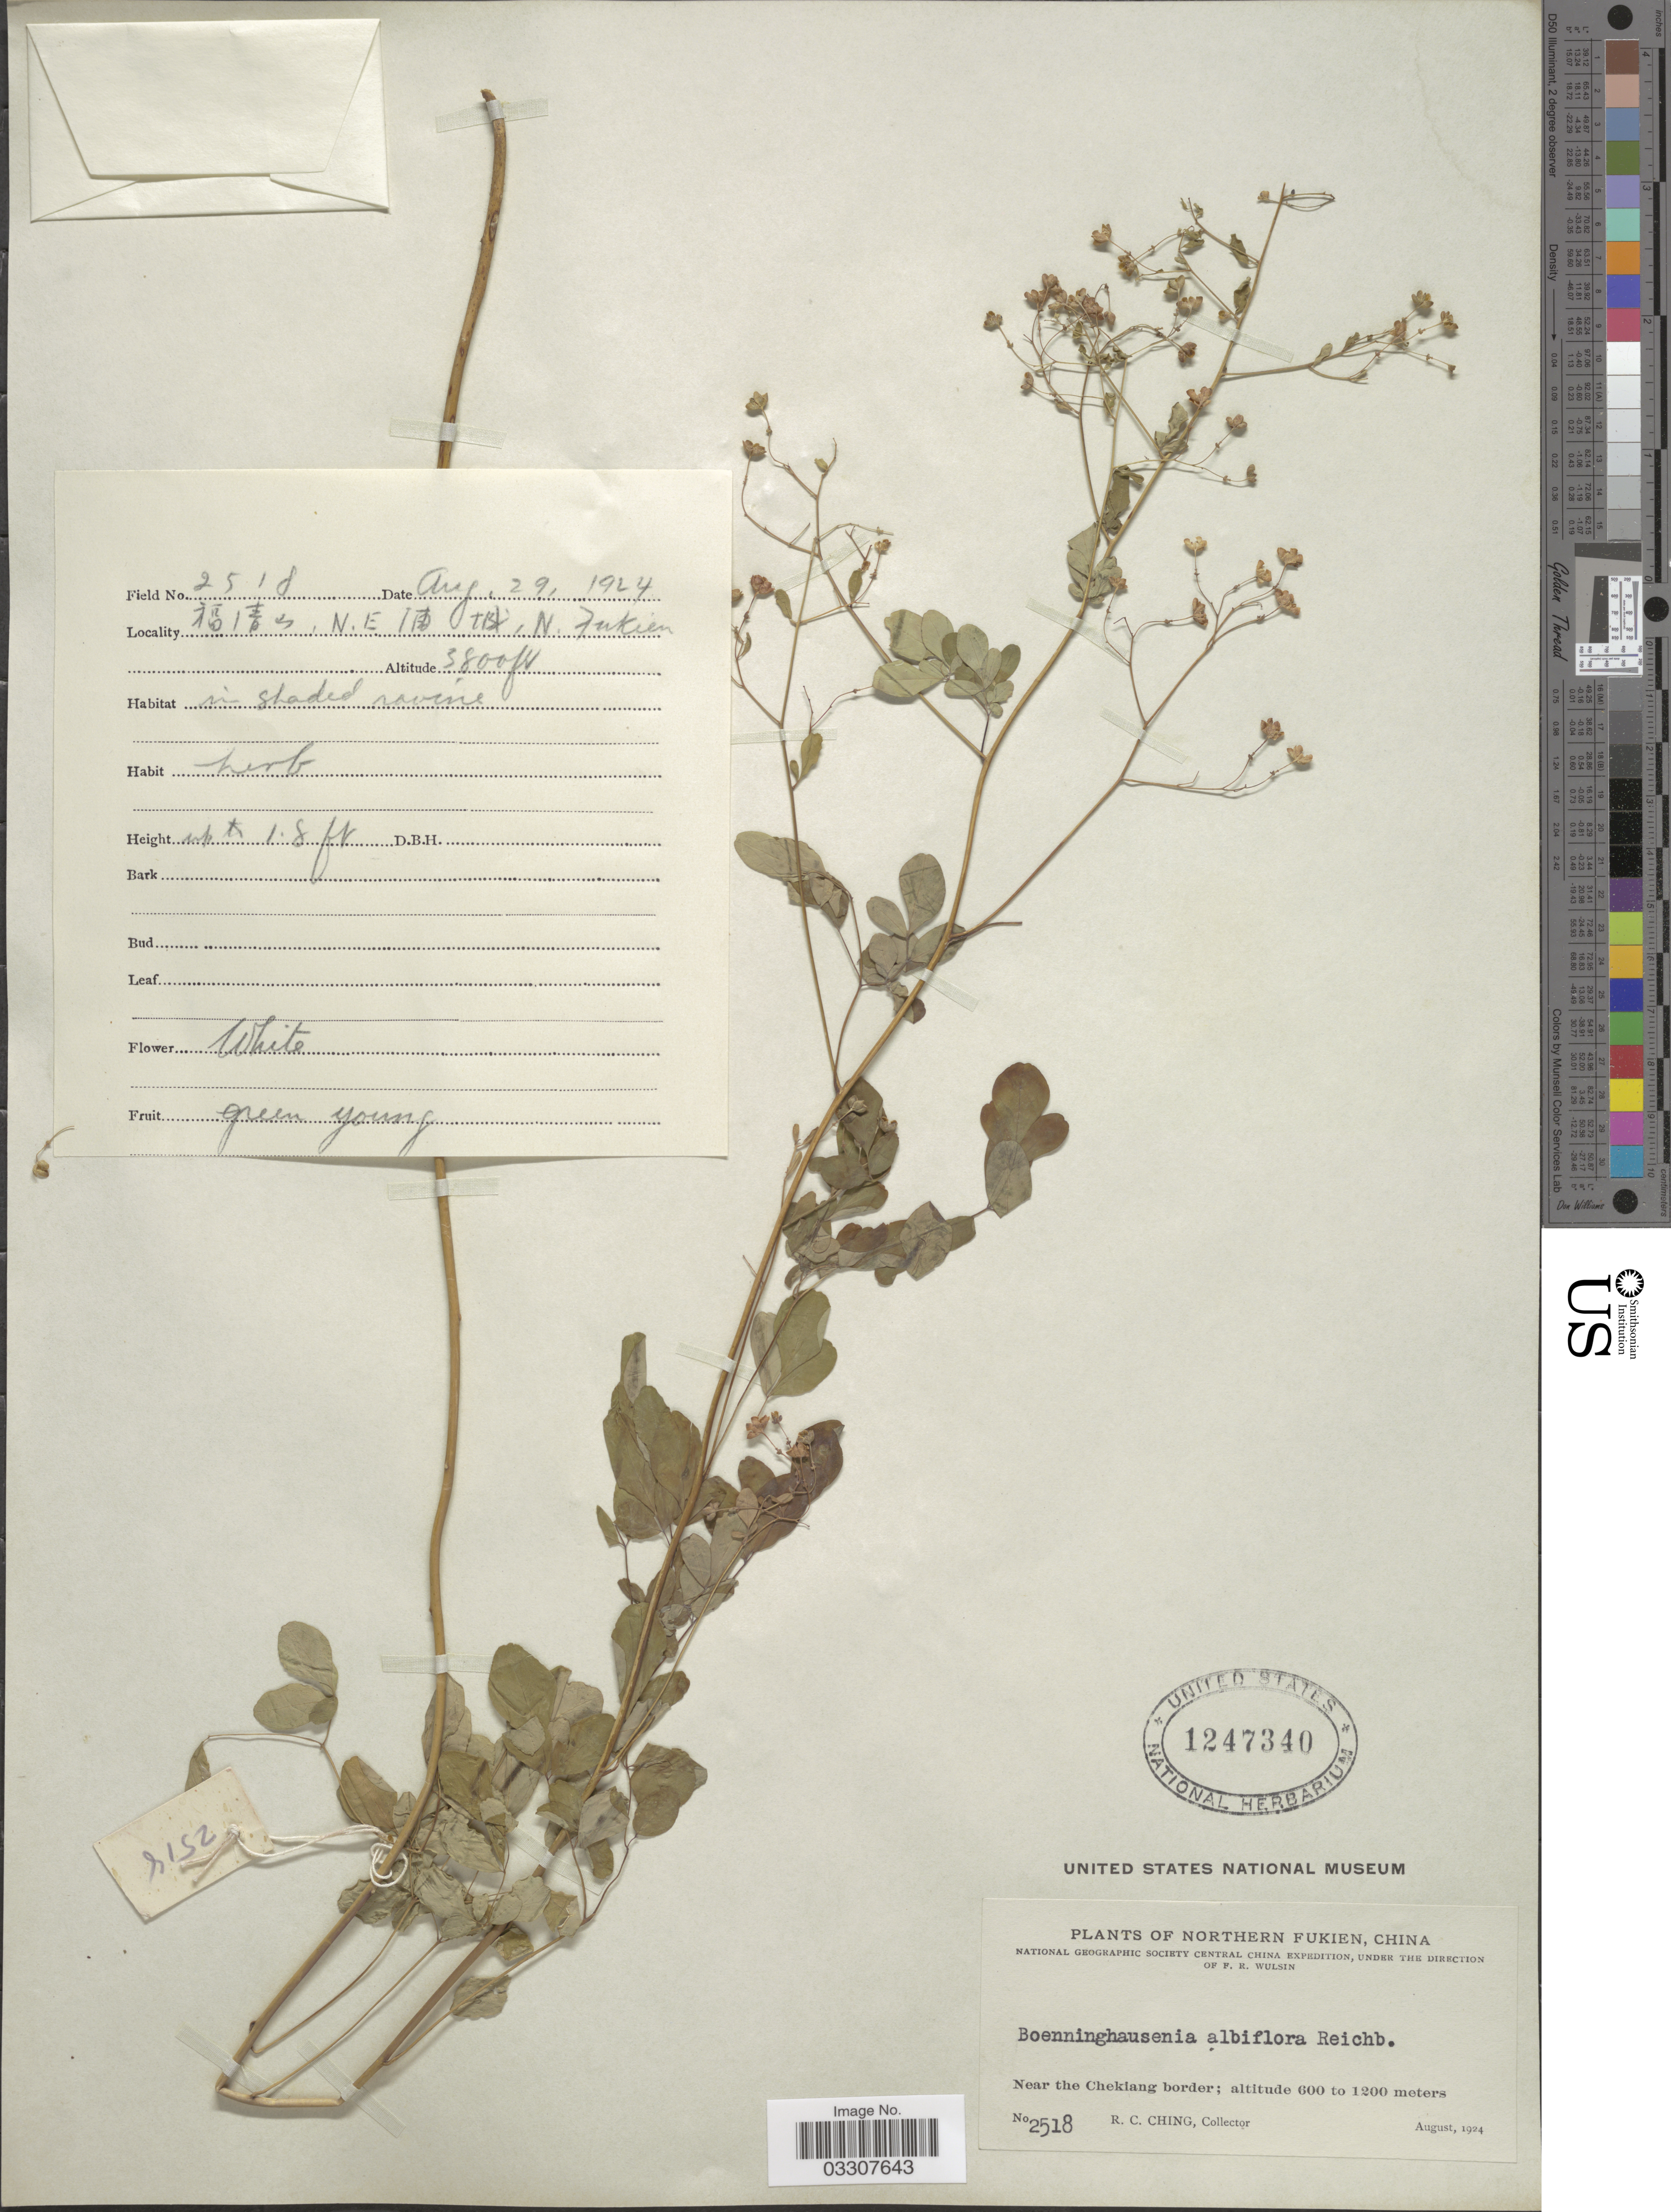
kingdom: Plantae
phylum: Tracheophyta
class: Magnoliopsida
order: Sapindales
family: Rutaceae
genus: Boenninghausenia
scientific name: Boenninghausenia albiflora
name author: (Hook.) Meisn.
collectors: R. C. Ching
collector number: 2518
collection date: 1924-08-29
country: China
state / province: Fujian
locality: Northern Fukien. Near the Chekiang border.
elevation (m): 1158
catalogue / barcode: US 1247340